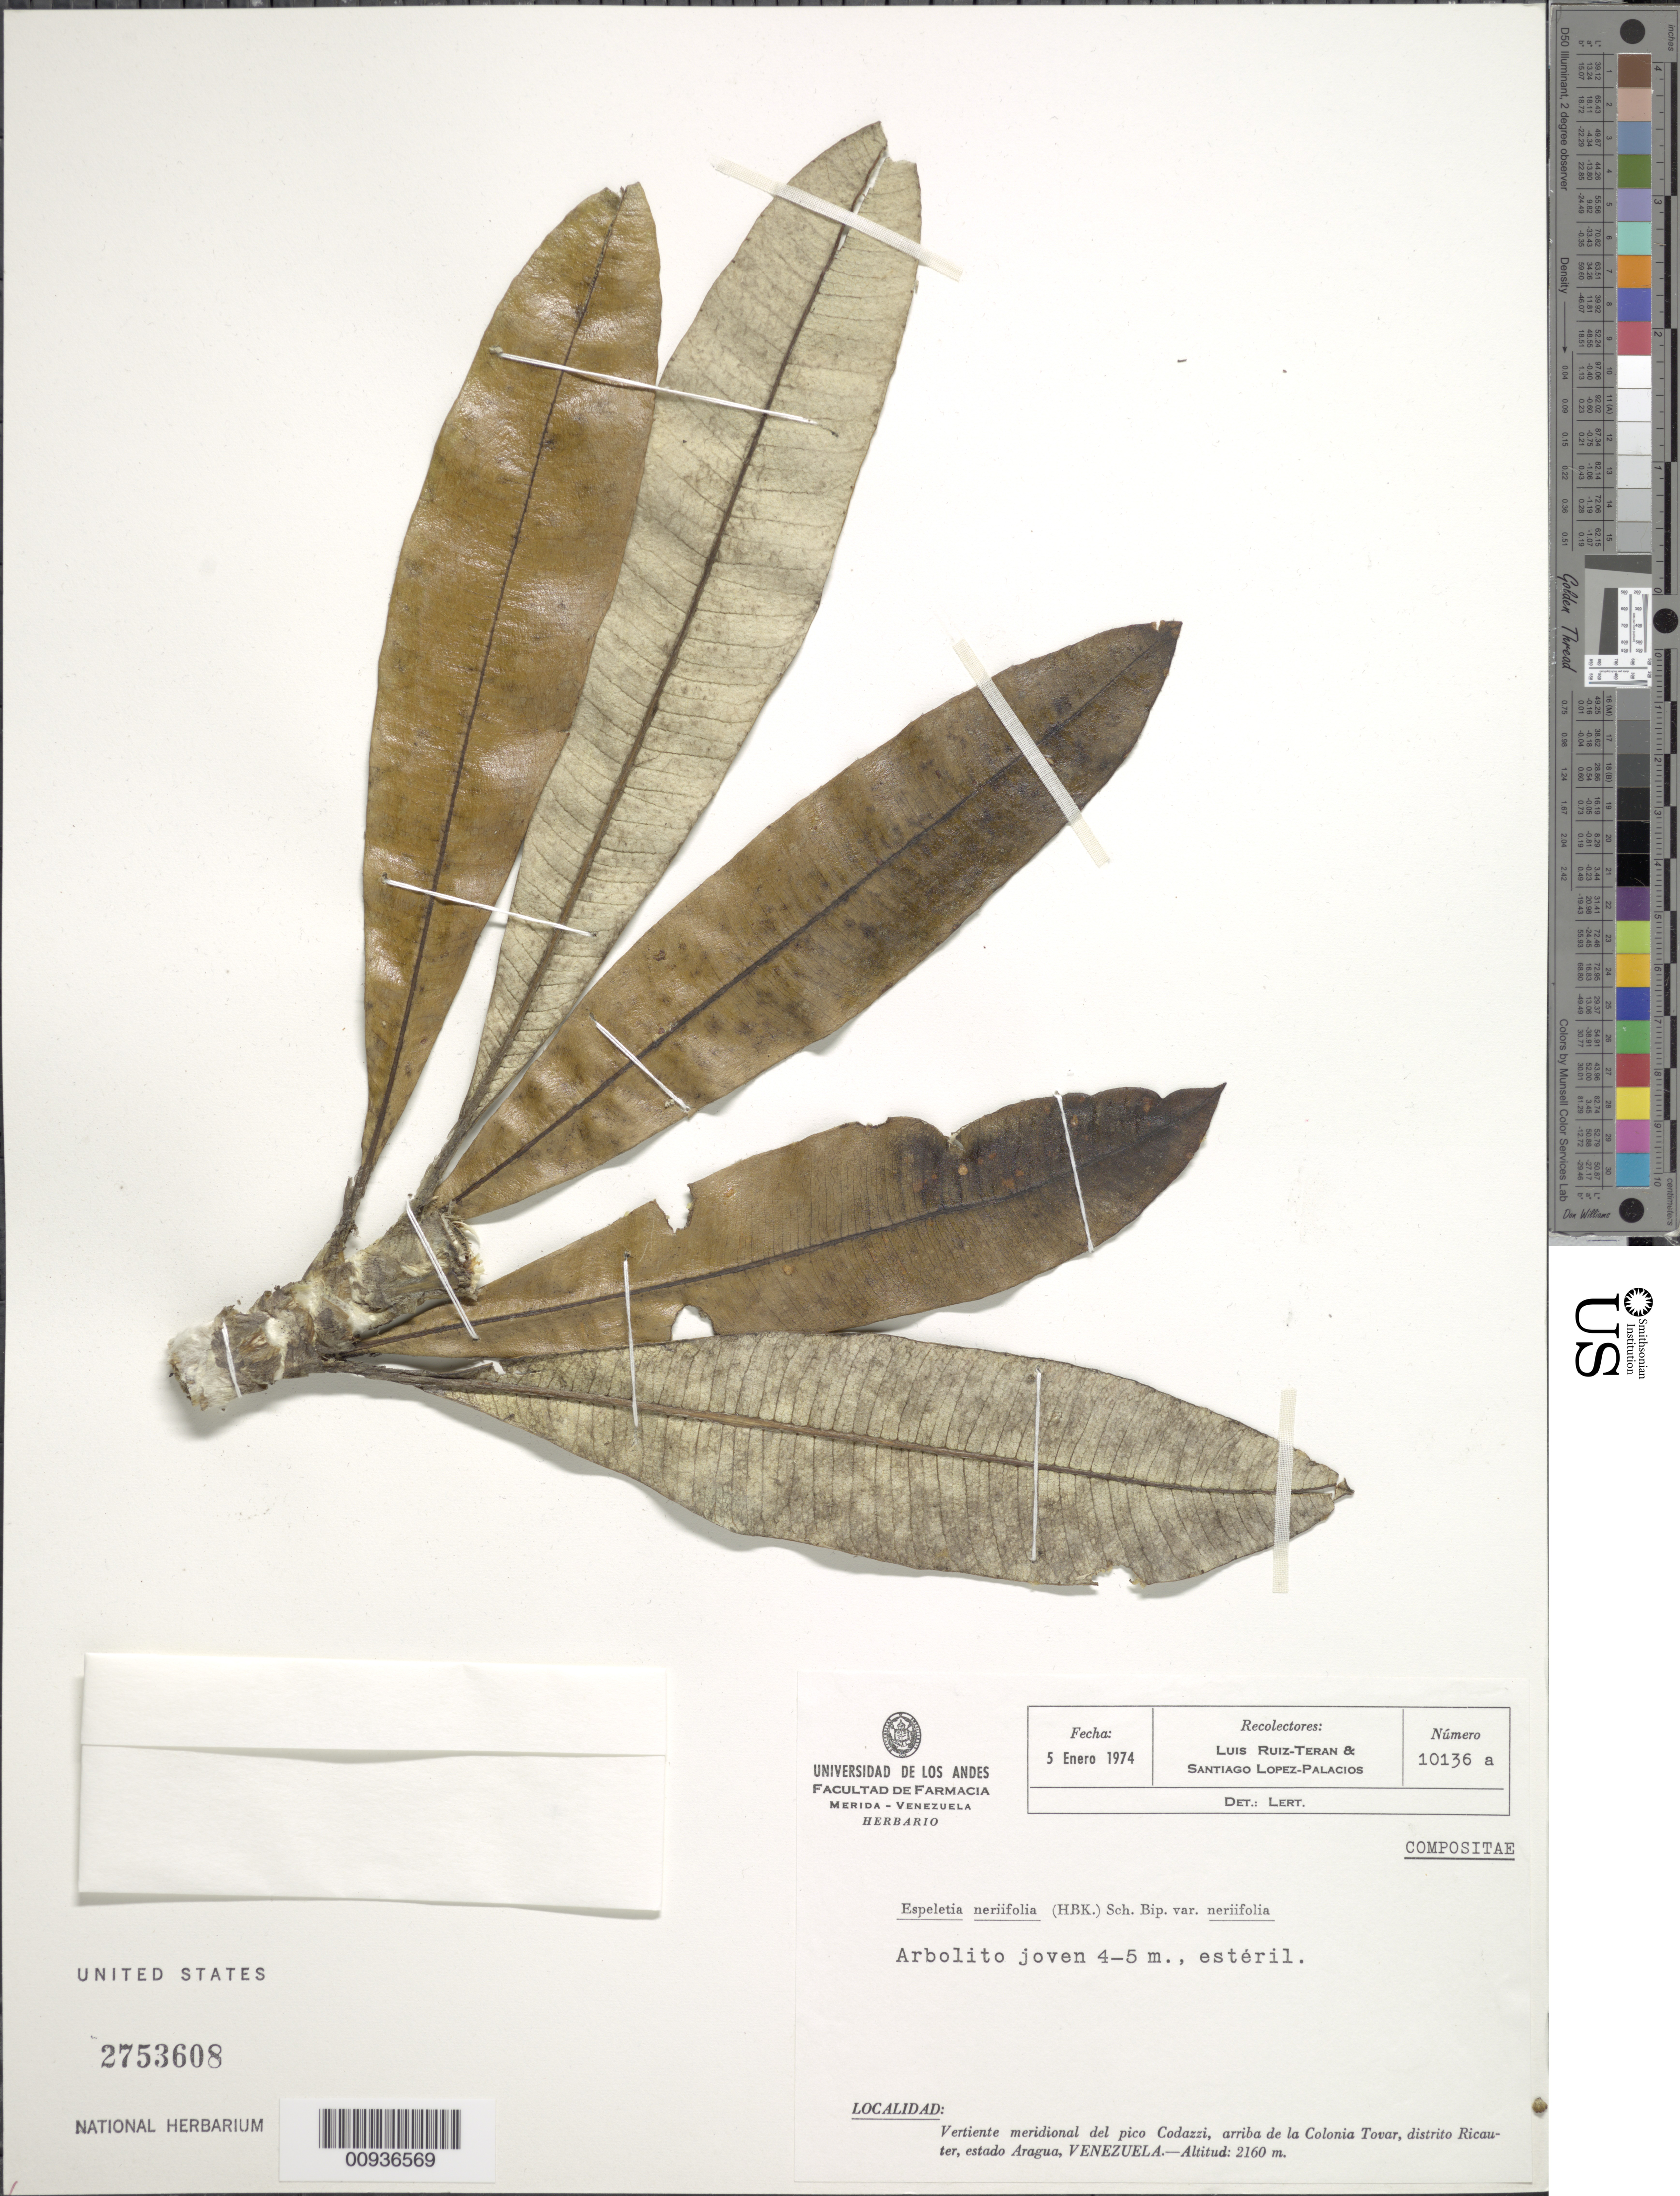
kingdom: Plantae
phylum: Tracheophyta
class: Magnoliopsida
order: Asterales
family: Asteraceae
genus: Libanothamnus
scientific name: Libanothamnus neriifolius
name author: (Sch. Bip. ex Wedd.) Ernst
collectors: L. E. Ruíz-Terán & S. López-Palacios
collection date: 1974-01-05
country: Venezuela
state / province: Aragua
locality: Vertiente meridional del pico Codazzi, arriba de la Colonia Tovar.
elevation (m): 2160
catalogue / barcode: US 2753608